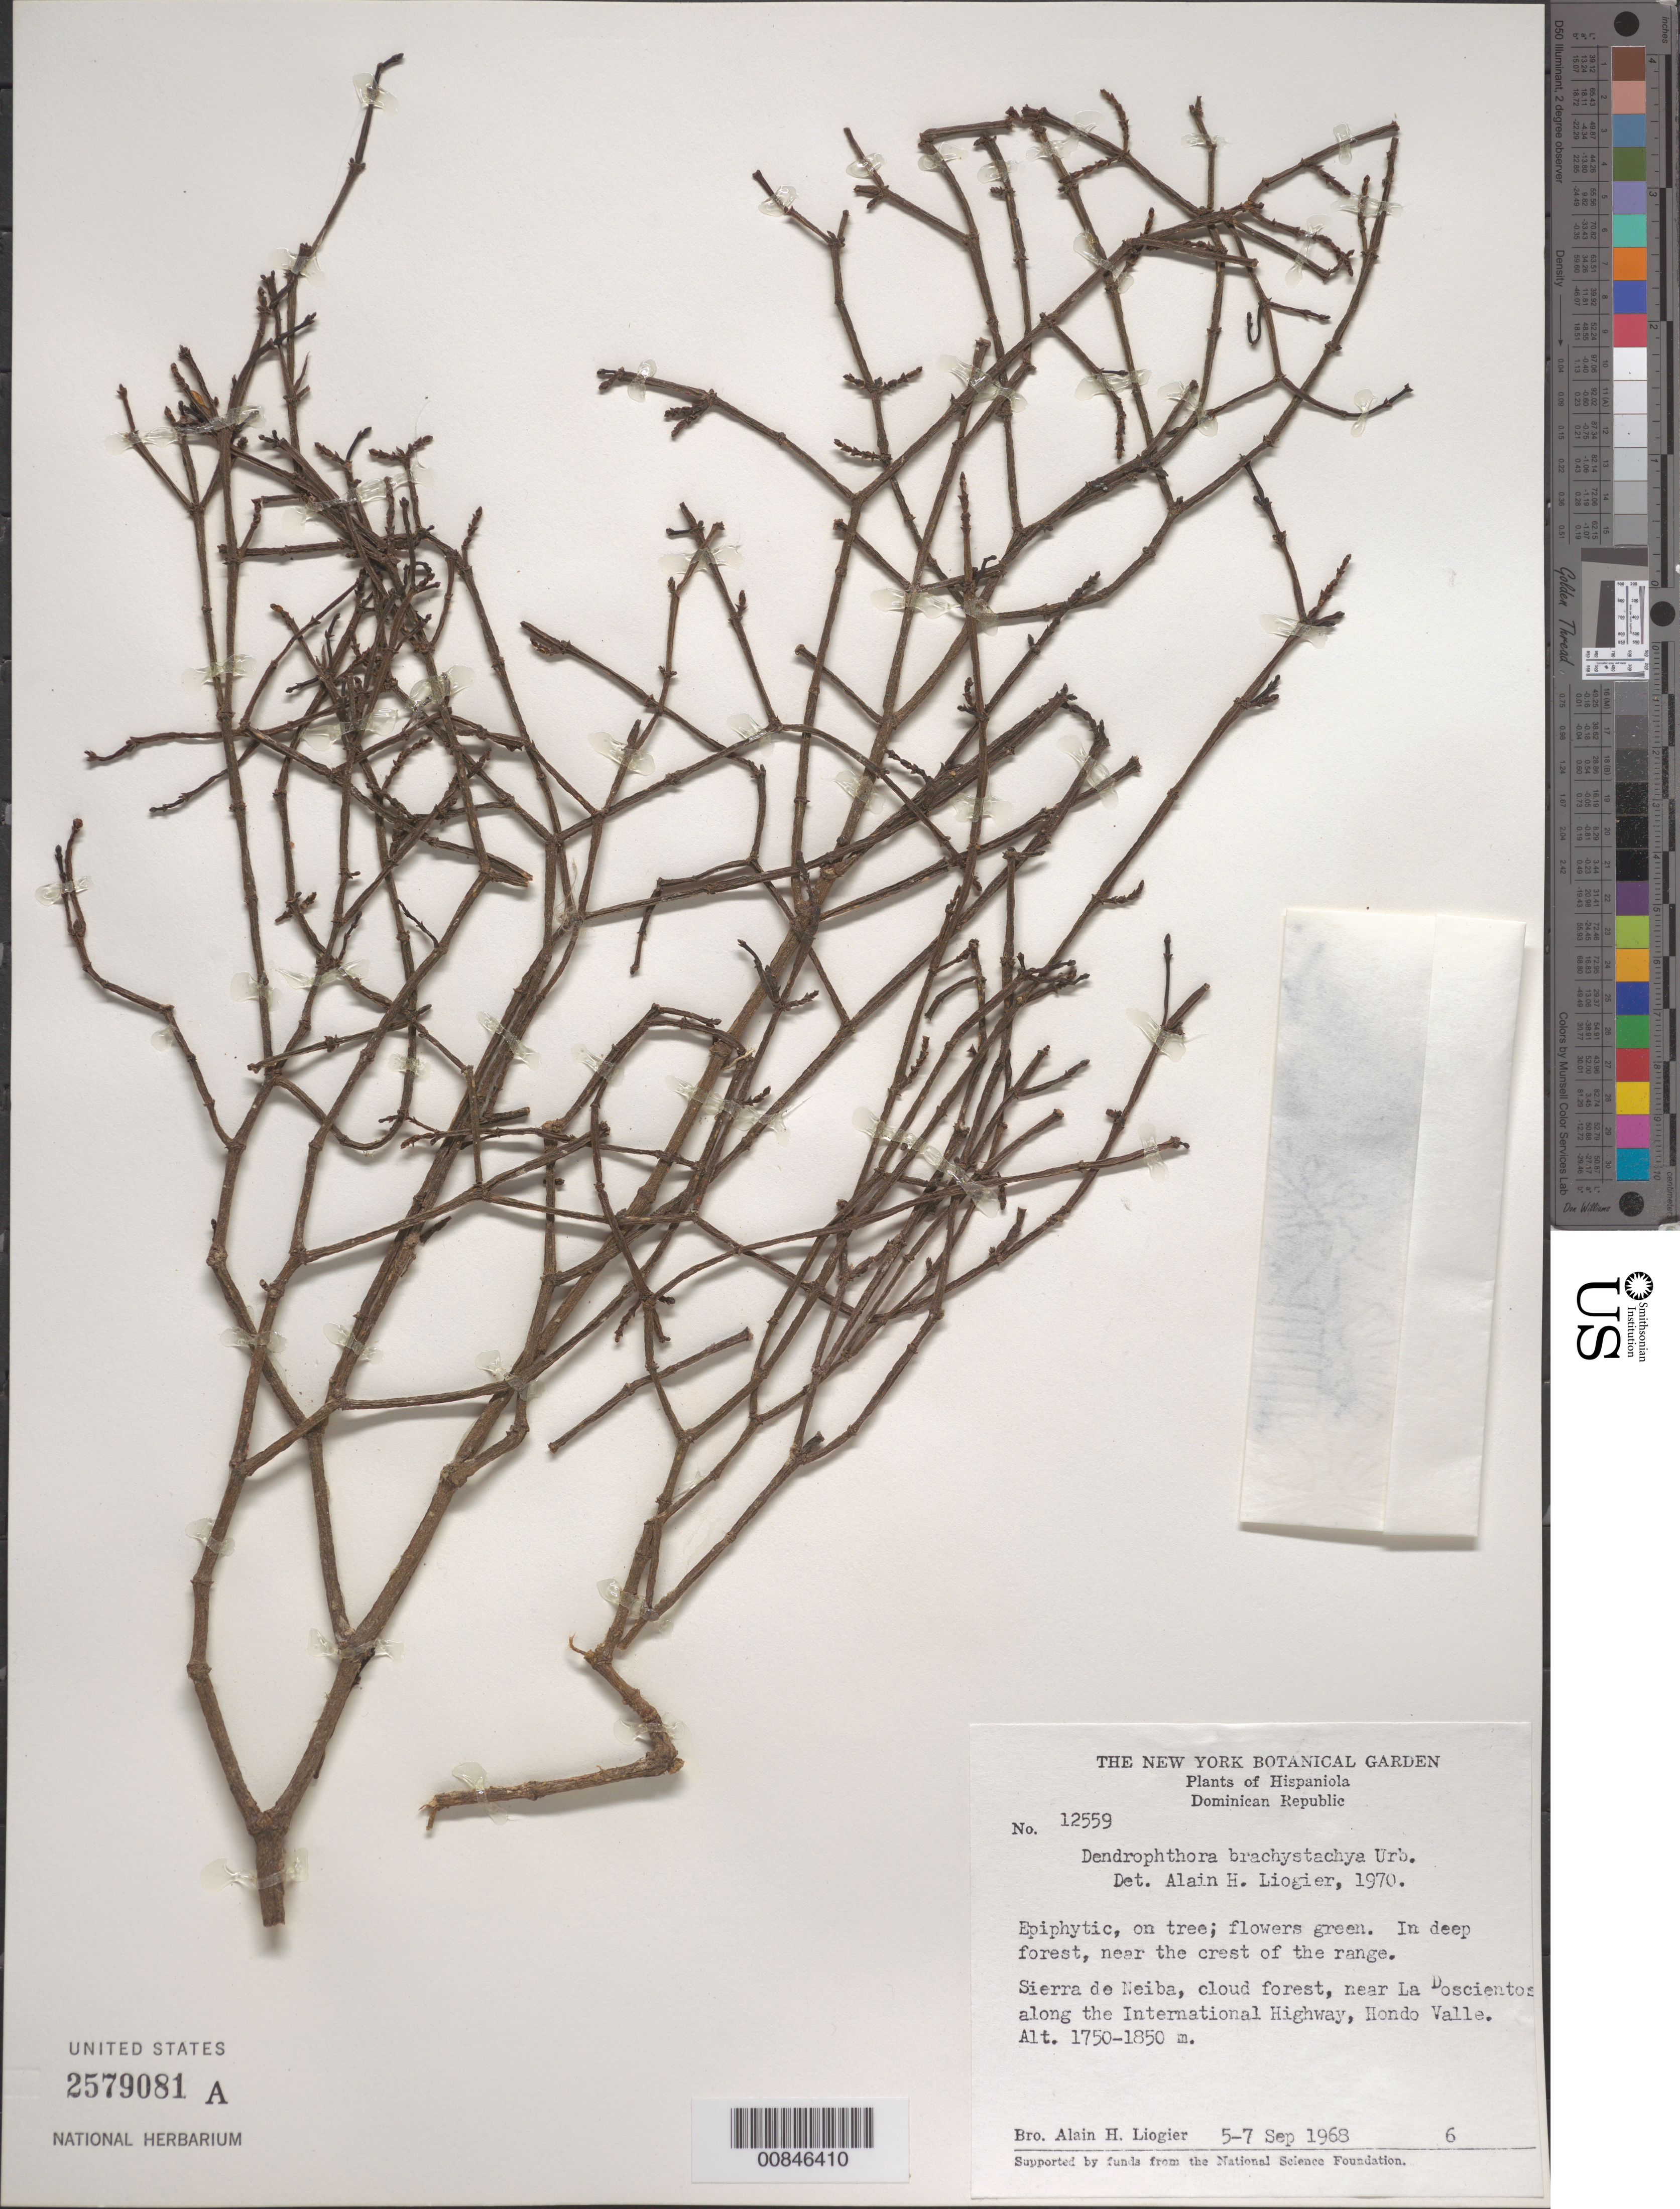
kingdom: Plantae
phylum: Tracheophyta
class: Magnoliopsida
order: Santalales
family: Viscaceae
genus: Dendrophthora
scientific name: Dendrophthora cupulata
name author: (DC.) Eichler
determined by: Caraballo-Ortiz, Marcos A., (MISS), University of Mississippi (UNITED STATES)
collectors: A. H. Liogier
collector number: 12559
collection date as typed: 05 Sep 1968 to 07 Sep 1968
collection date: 1968-09-05/1968-09-07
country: Dominican Republic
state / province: Elías Piña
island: Hispaniola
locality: Sierra de Neiba, cloud forest, near La Doscientos, along the International Highway, Hondo Valle.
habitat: On tree. In deep cloud forest, near the crest of the range.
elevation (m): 1750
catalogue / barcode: US 2579081A